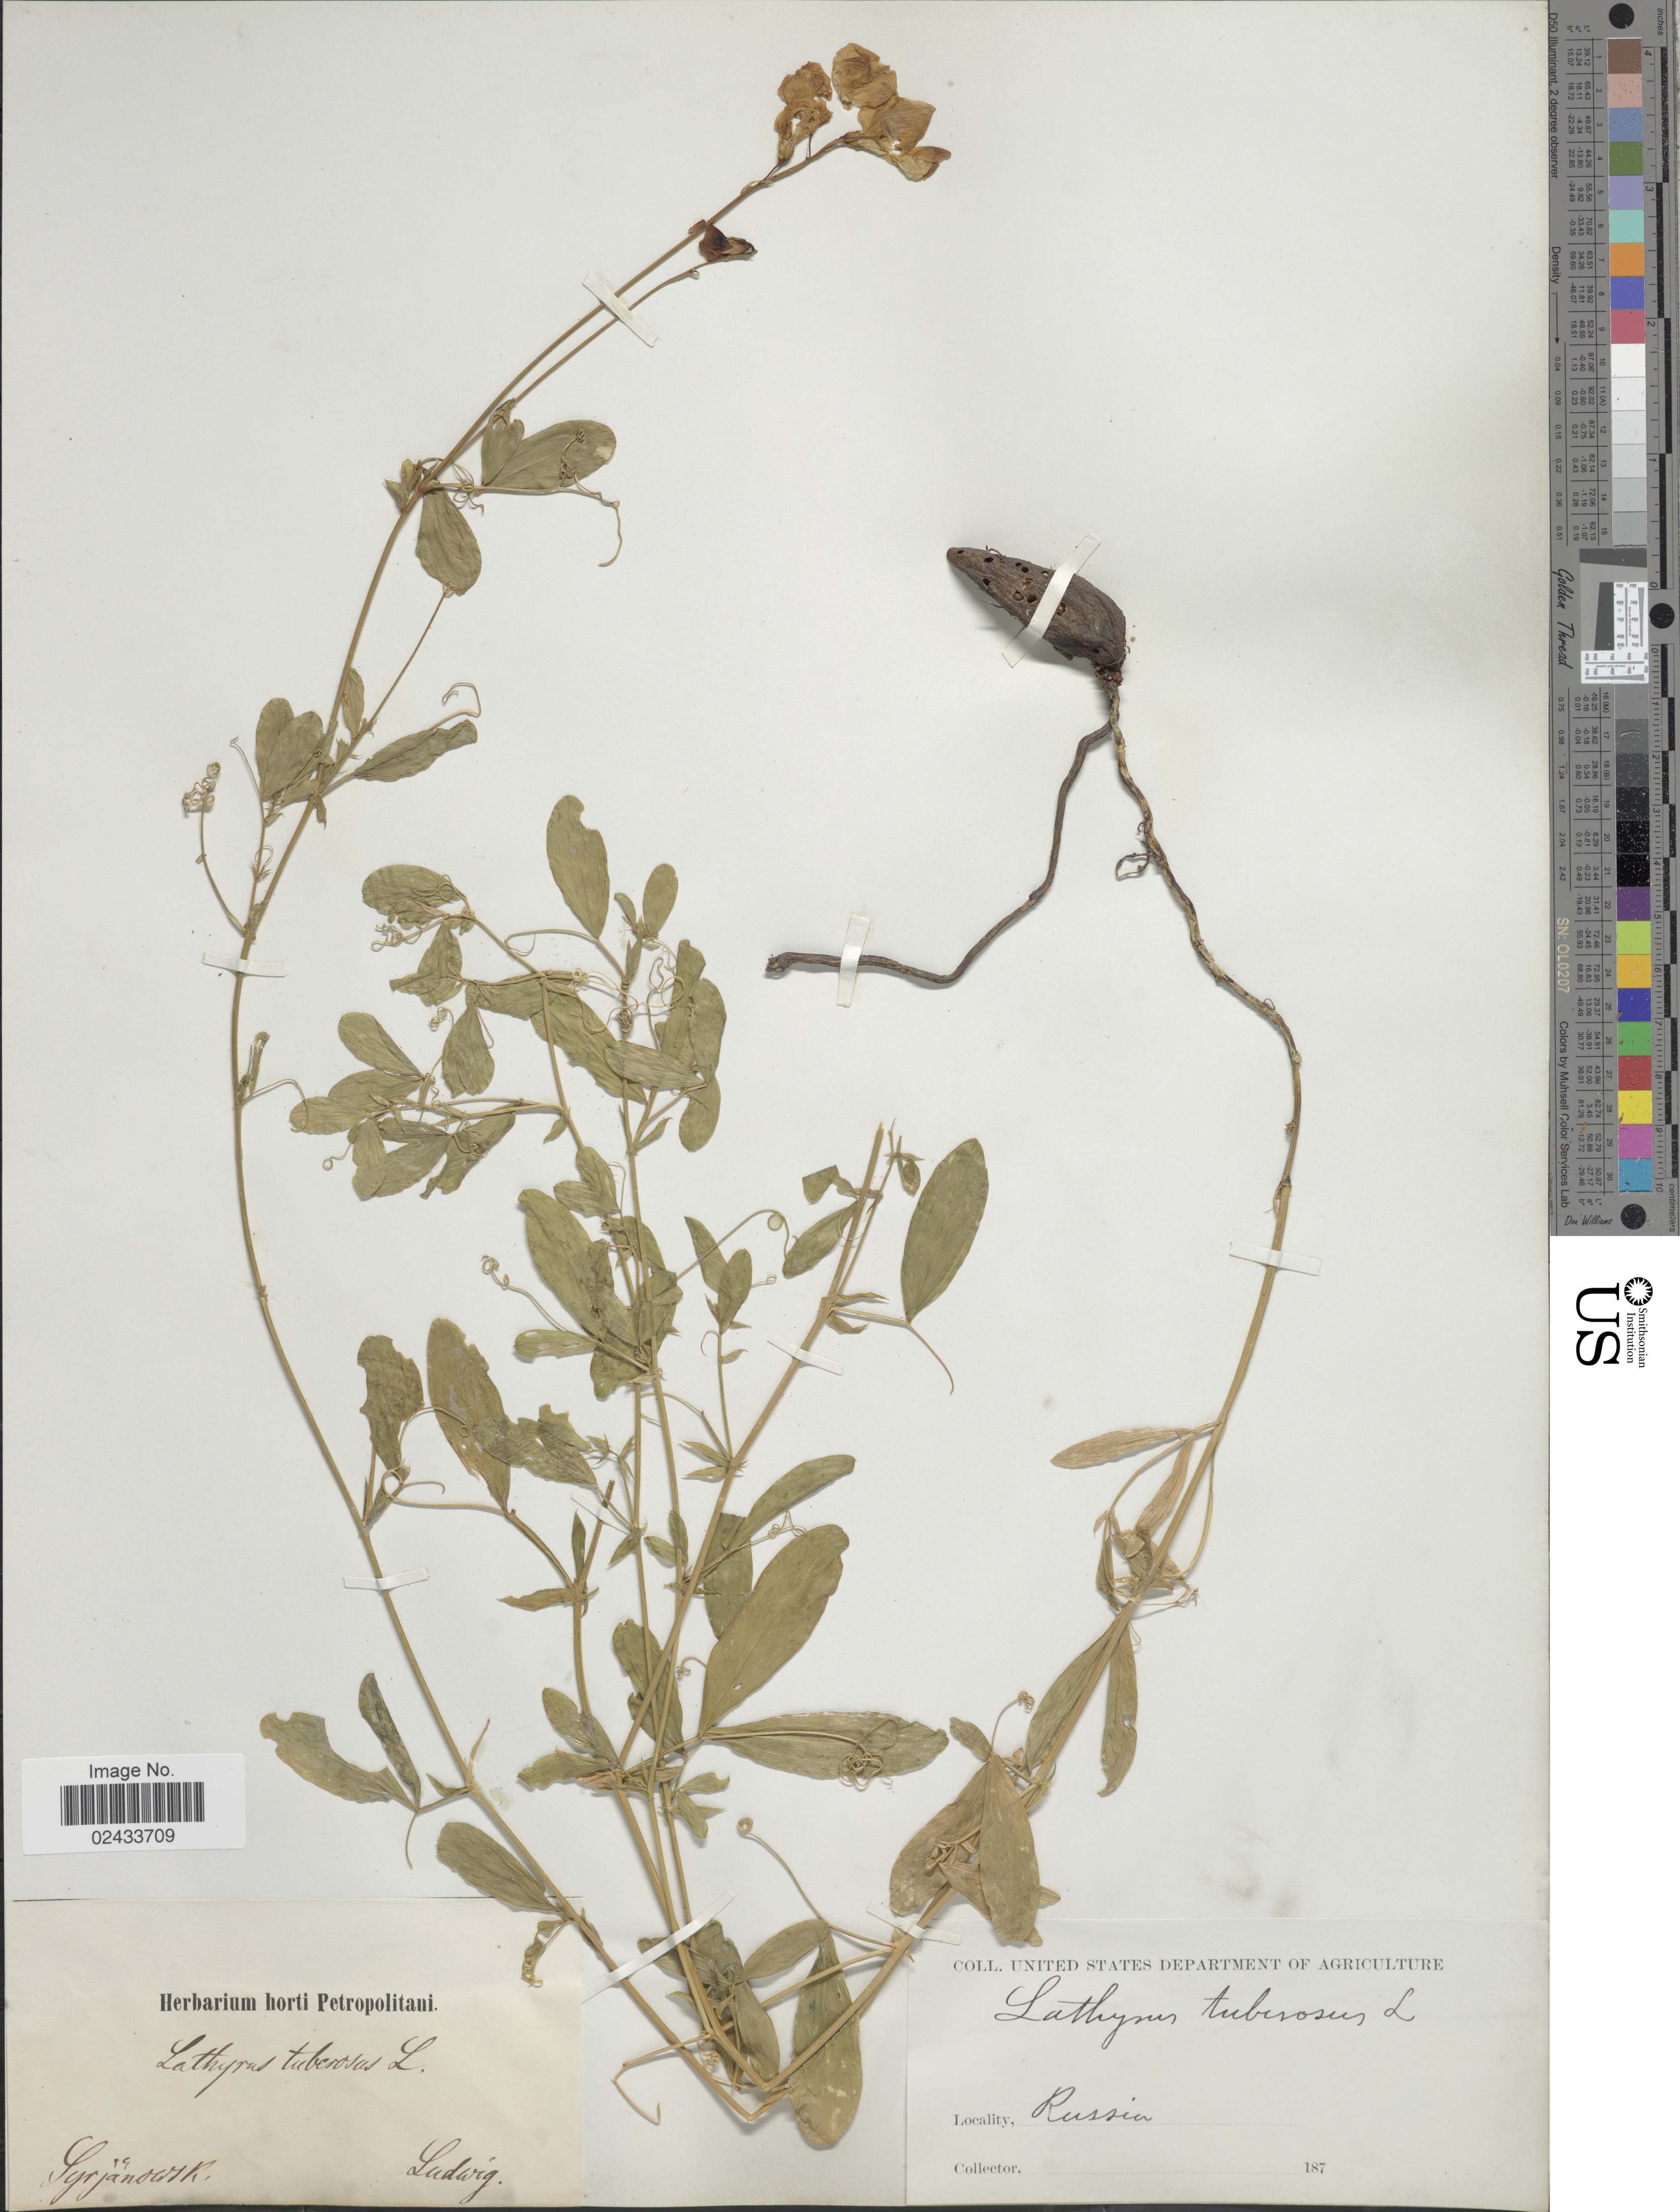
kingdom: Plantae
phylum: Tracheophyta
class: Magnoliopsida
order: Fabales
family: Fabaceae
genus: Lathyrus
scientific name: Lathyrus tuberosus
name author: L.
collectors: Ludwig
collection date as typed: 187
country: Kazakhstan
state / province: East Kazakhstan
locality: Syrjanowsk (Zyryanovsk)